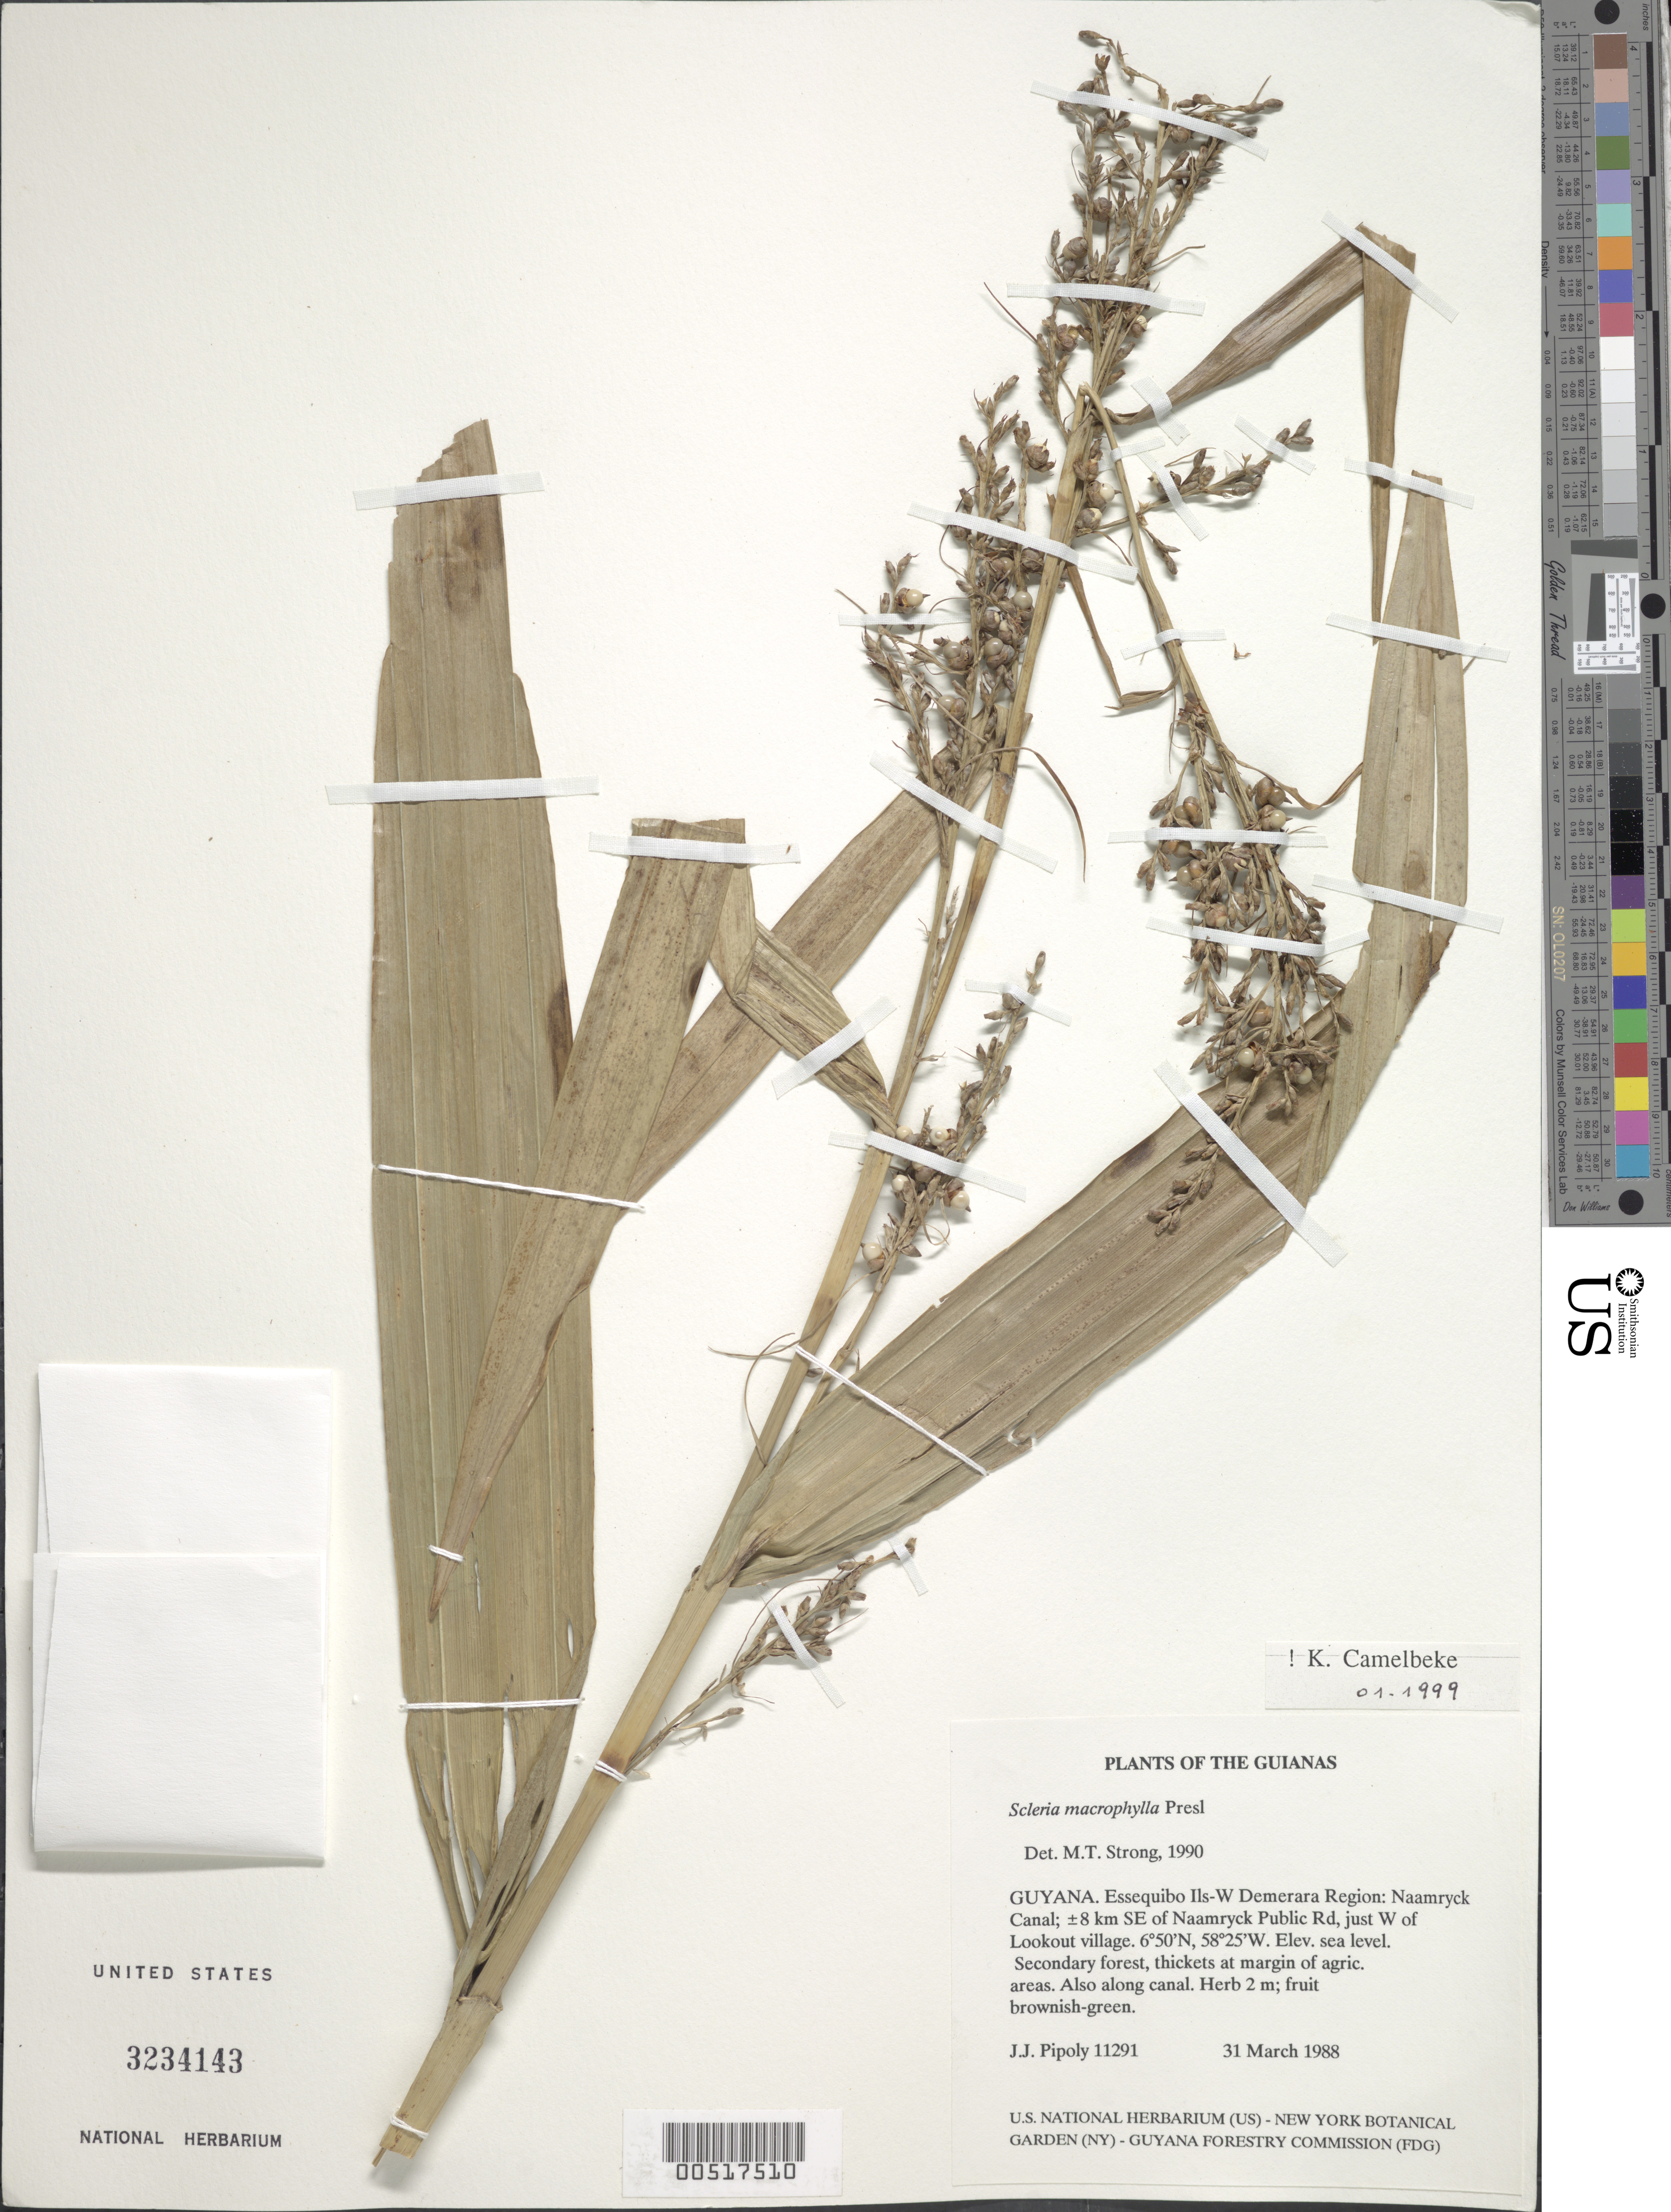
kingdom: Plantae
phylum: Tracheophyta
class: Liliopsida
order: Poales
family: Cyperaceae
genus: Scleria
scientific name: Scleria macrophylla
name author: J. Presl & C. Presl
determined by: Camelbeke, K.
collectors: J. J. Pipoly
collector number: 11291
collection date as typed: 31 March 1987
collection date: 1987-03-31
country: Guyana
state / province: Essequibo Isl-W. Demerara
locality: Naamryck Canal; ±8 km SE of Naamryck Public Rd, just W of Lookout village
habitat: Secondary forest, thickets at margin of agric. areas. Also along canal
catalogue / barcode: US 3234143